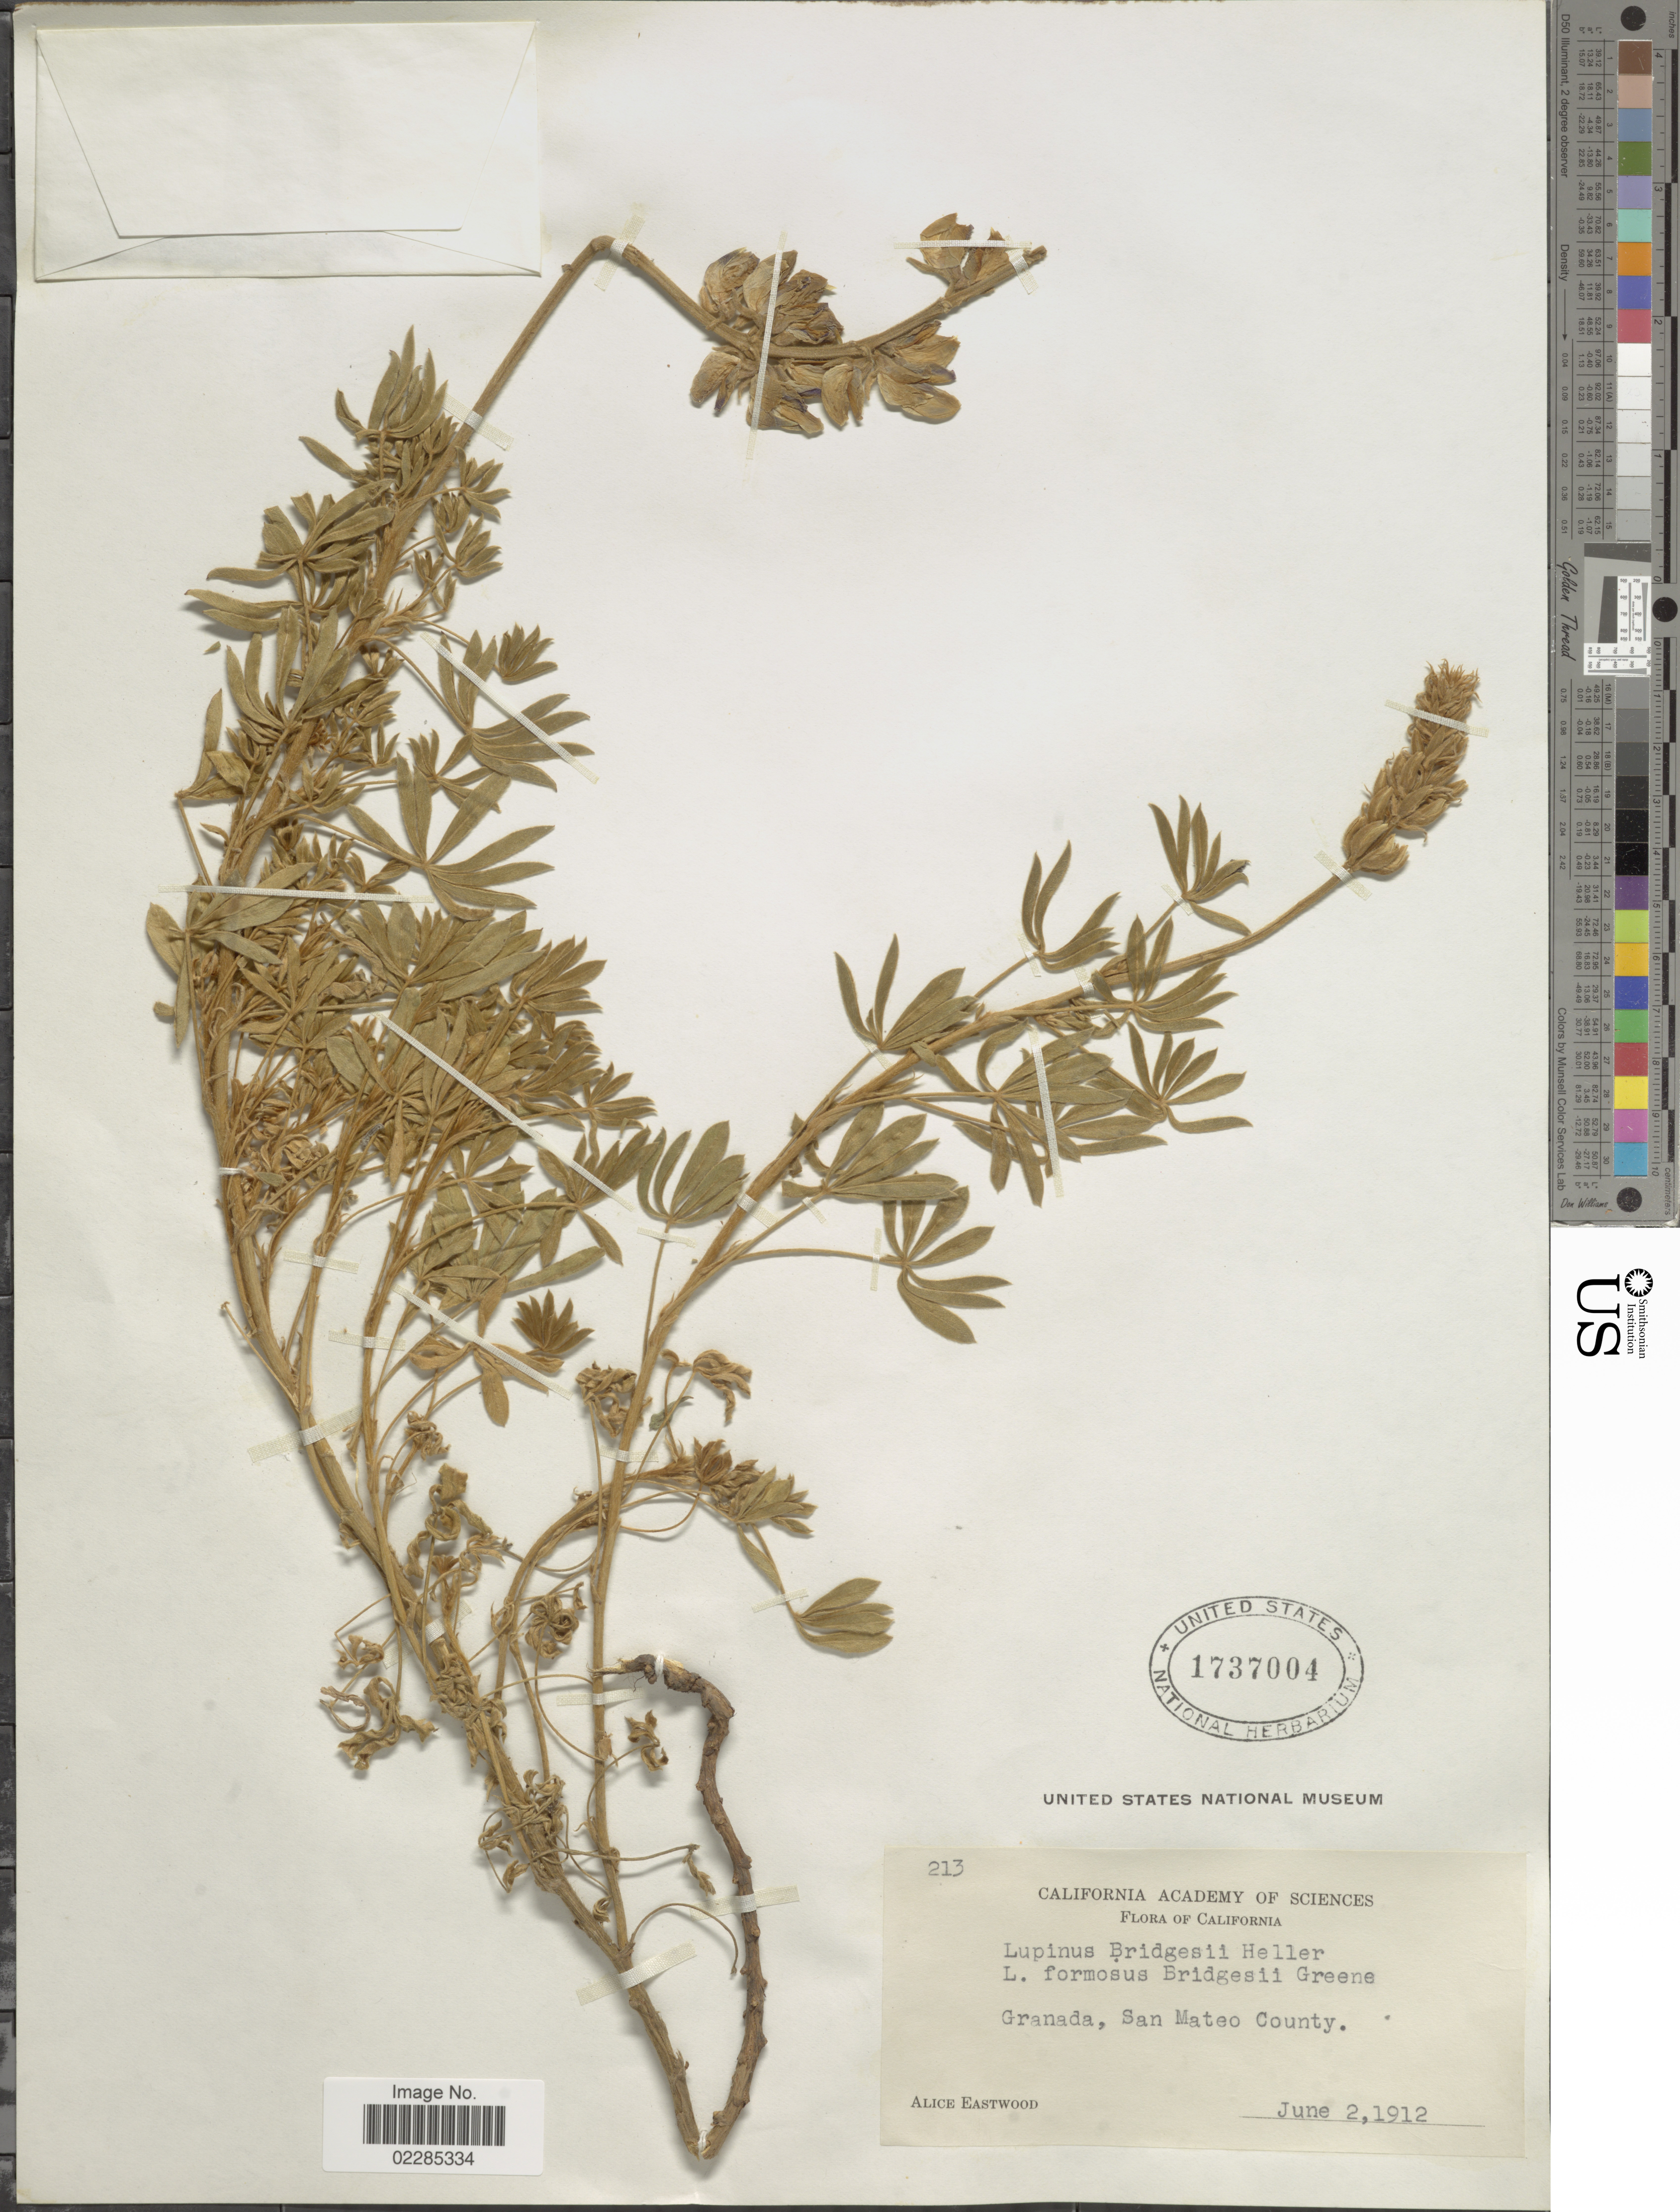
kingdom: Plantae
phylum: Tracheophyta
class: Magnoliopsida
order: Fabales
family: Fabaceae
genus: Lupinus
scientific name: Lupinus formosus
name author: Greene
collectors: A. Eastwood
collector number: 213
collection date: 1912-06-02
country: United States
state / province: California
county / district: San Mateo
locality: Granada, San Mateo County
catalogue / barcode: US 1737004